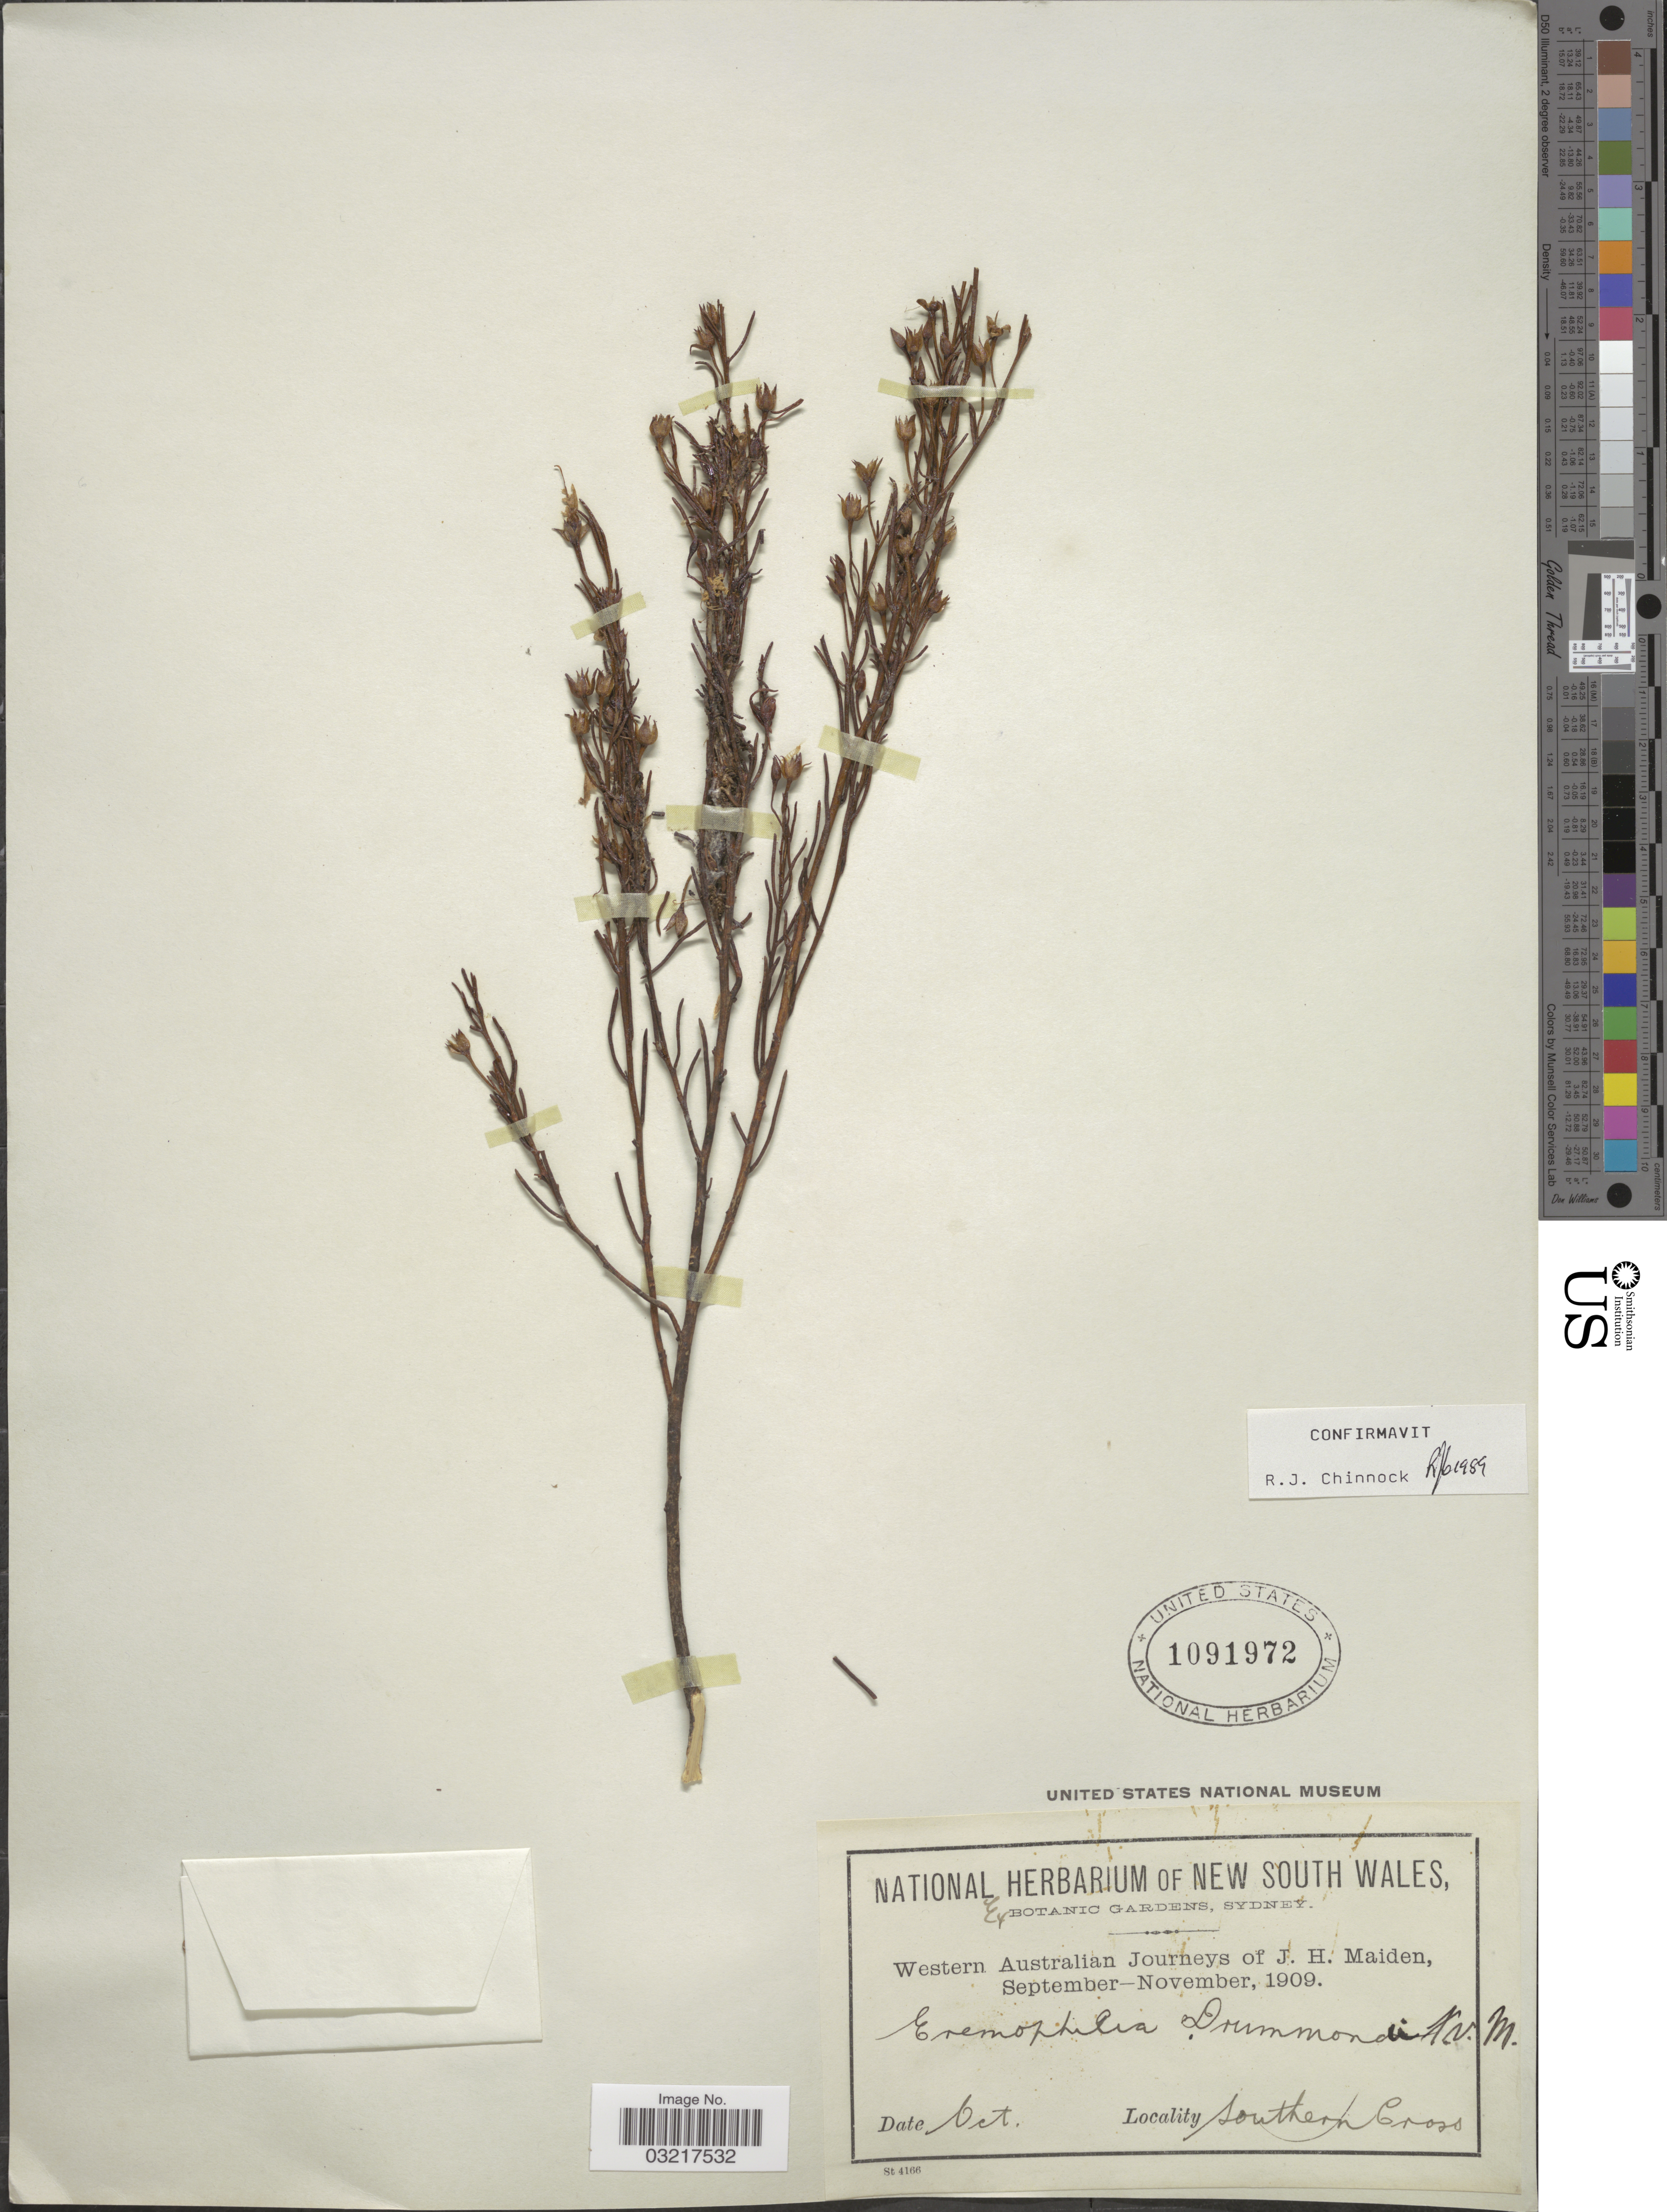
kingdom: Plantae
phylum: Tracheophyta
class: Magnoliopsida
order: Lamiales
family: Scrophulariaceae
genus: Eremophila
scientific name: Eremophila drummondii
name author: F. Muell.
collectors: J. Maiden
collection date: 1909-10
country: Australia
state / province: Western Australia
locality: Southern Cross.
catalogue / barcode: US 1091972